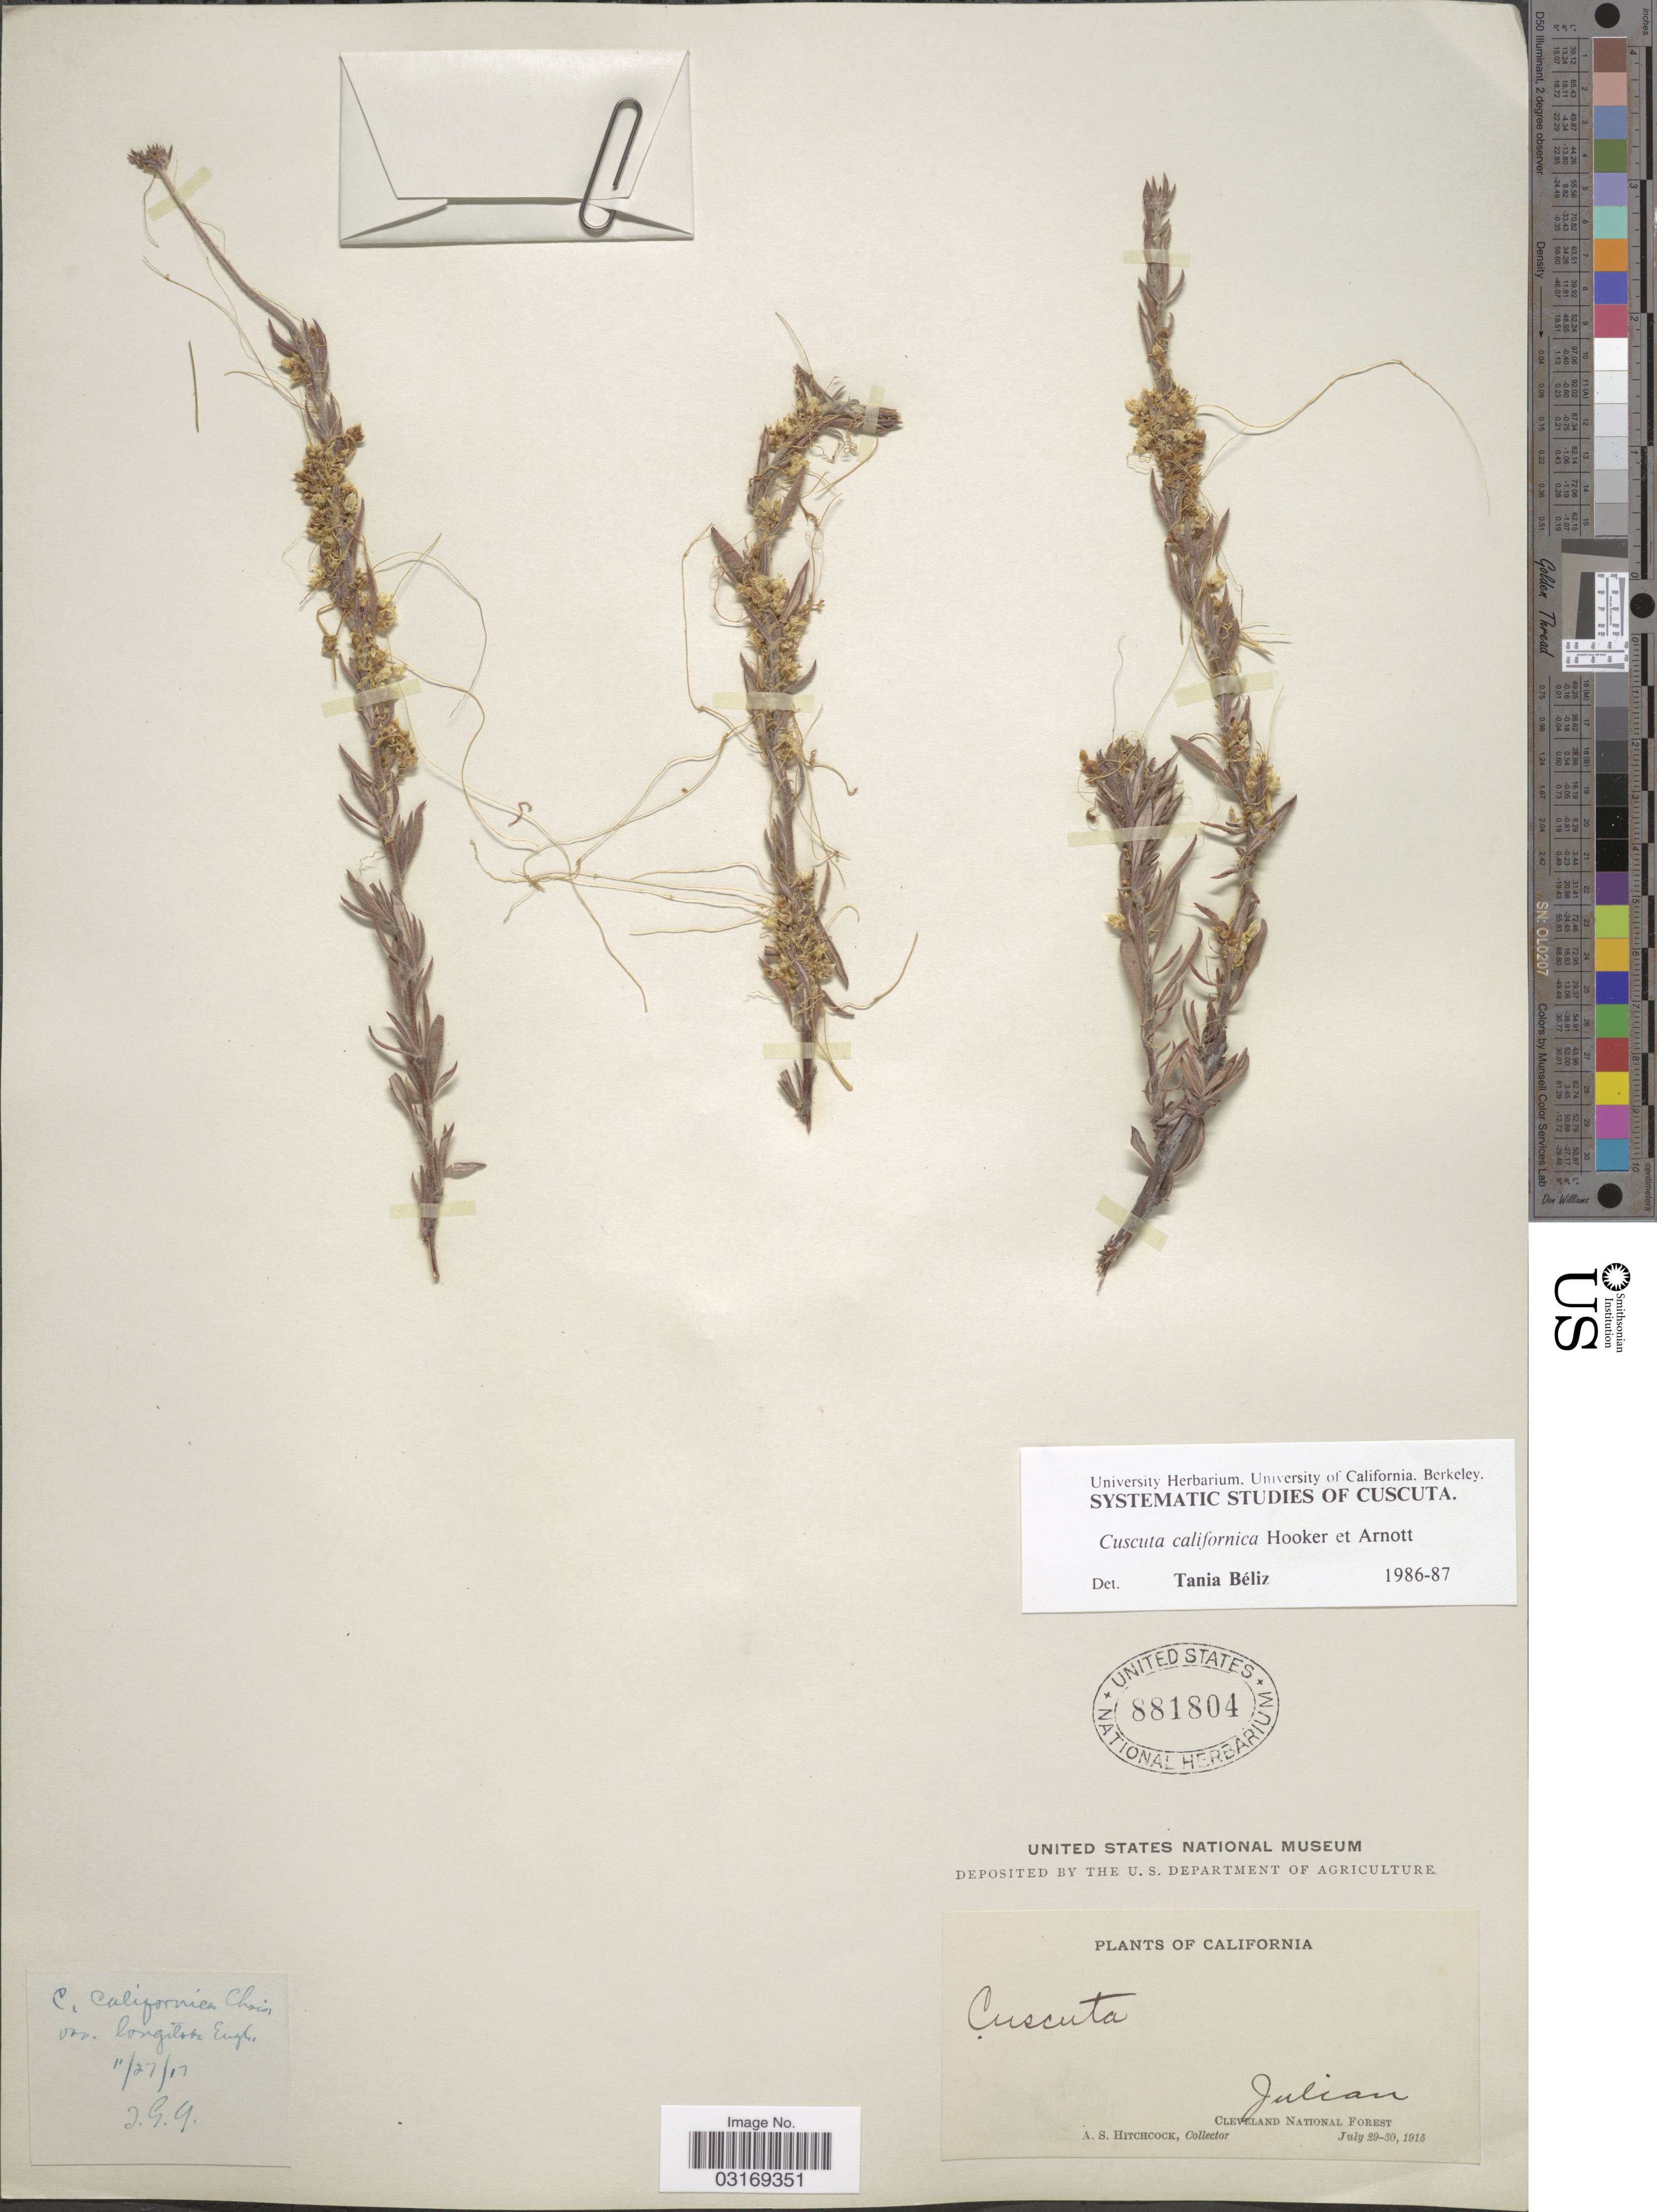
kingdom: Plantae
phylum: Tracheophyta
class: Magnoliopsida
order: Solanales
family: Convolvulaceae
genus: Cuscuta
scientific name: Cuscuta californica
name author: Hook. & Arn.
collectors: A. S. Hitchcock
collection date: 1915-07-29/1915-07-30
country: United States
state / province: California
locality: Julian, Cleveland National Forest.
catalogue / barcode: US 881804